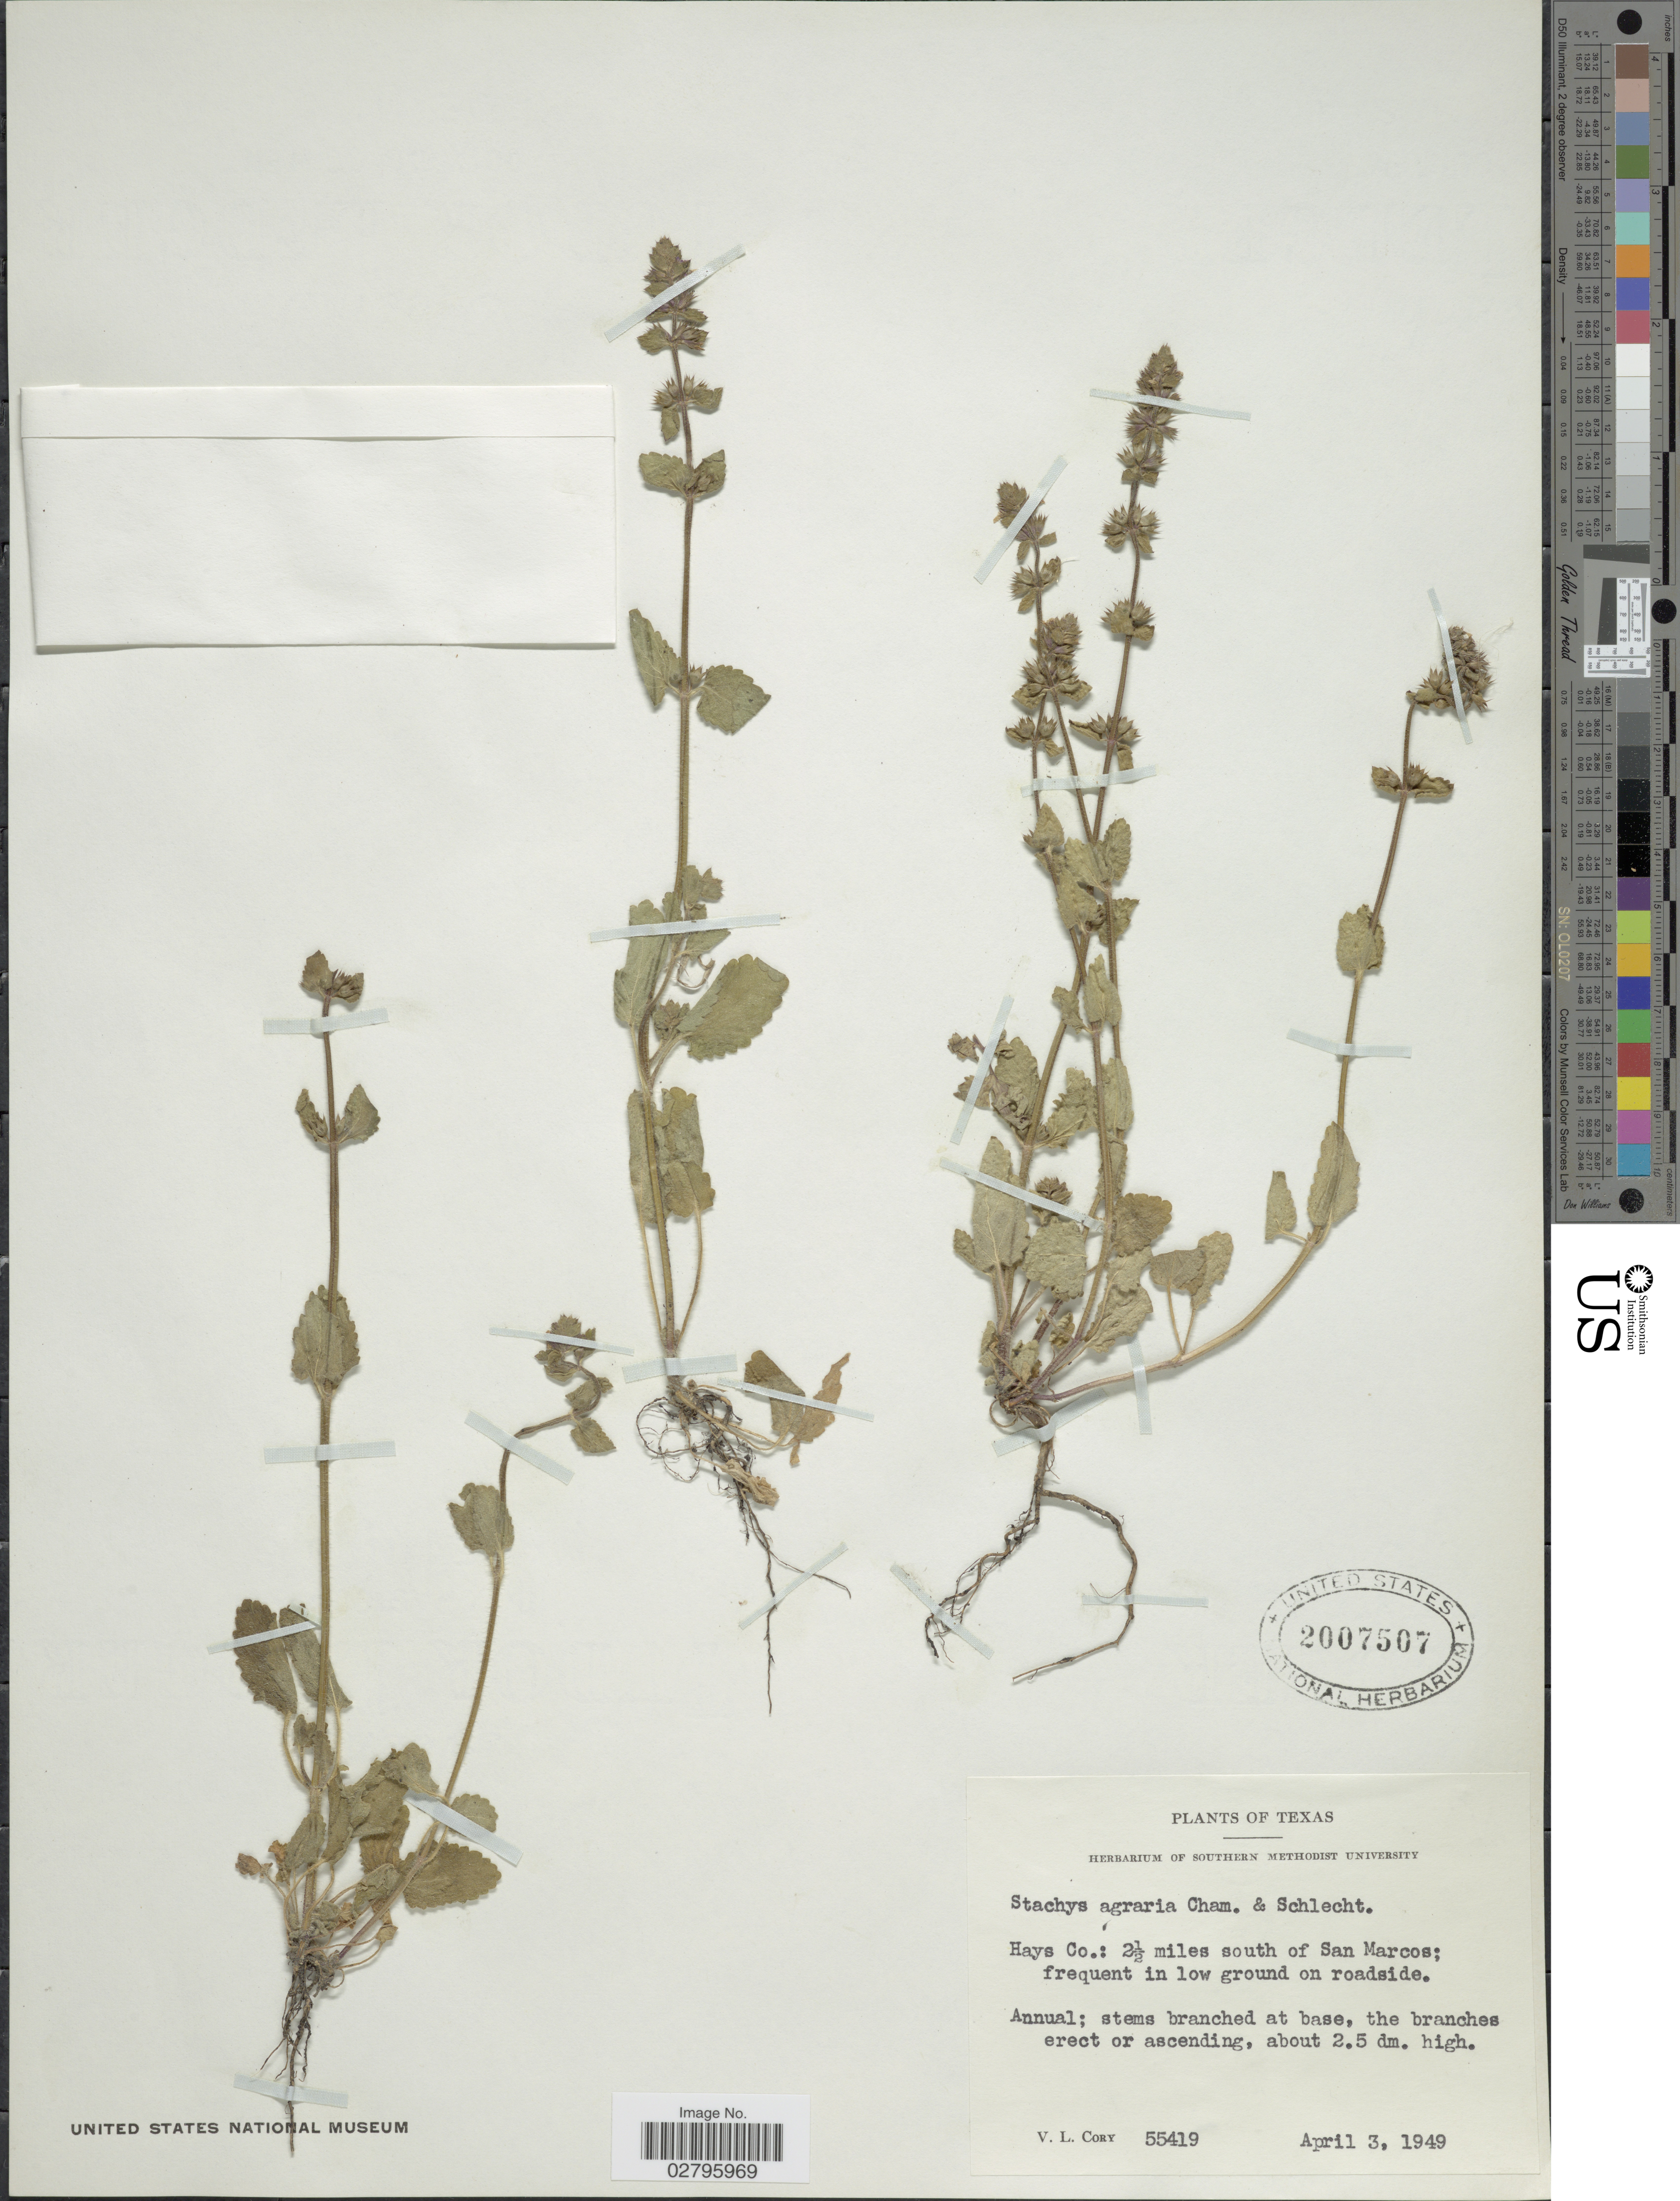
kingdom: Plantae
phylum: Tracheophyta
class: Magnoliopsida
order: Lamiales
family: Lamiaceae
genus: Stachys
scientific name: Stachys agraria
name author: Schltdl. & Cham.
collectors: V. Cory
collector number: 55419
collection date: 1949-04-03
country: United States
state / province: Texas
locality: Hays Co.: 2½ miles south of San Marcos; frequent in low ground on roadside.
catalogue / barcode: US 2007507